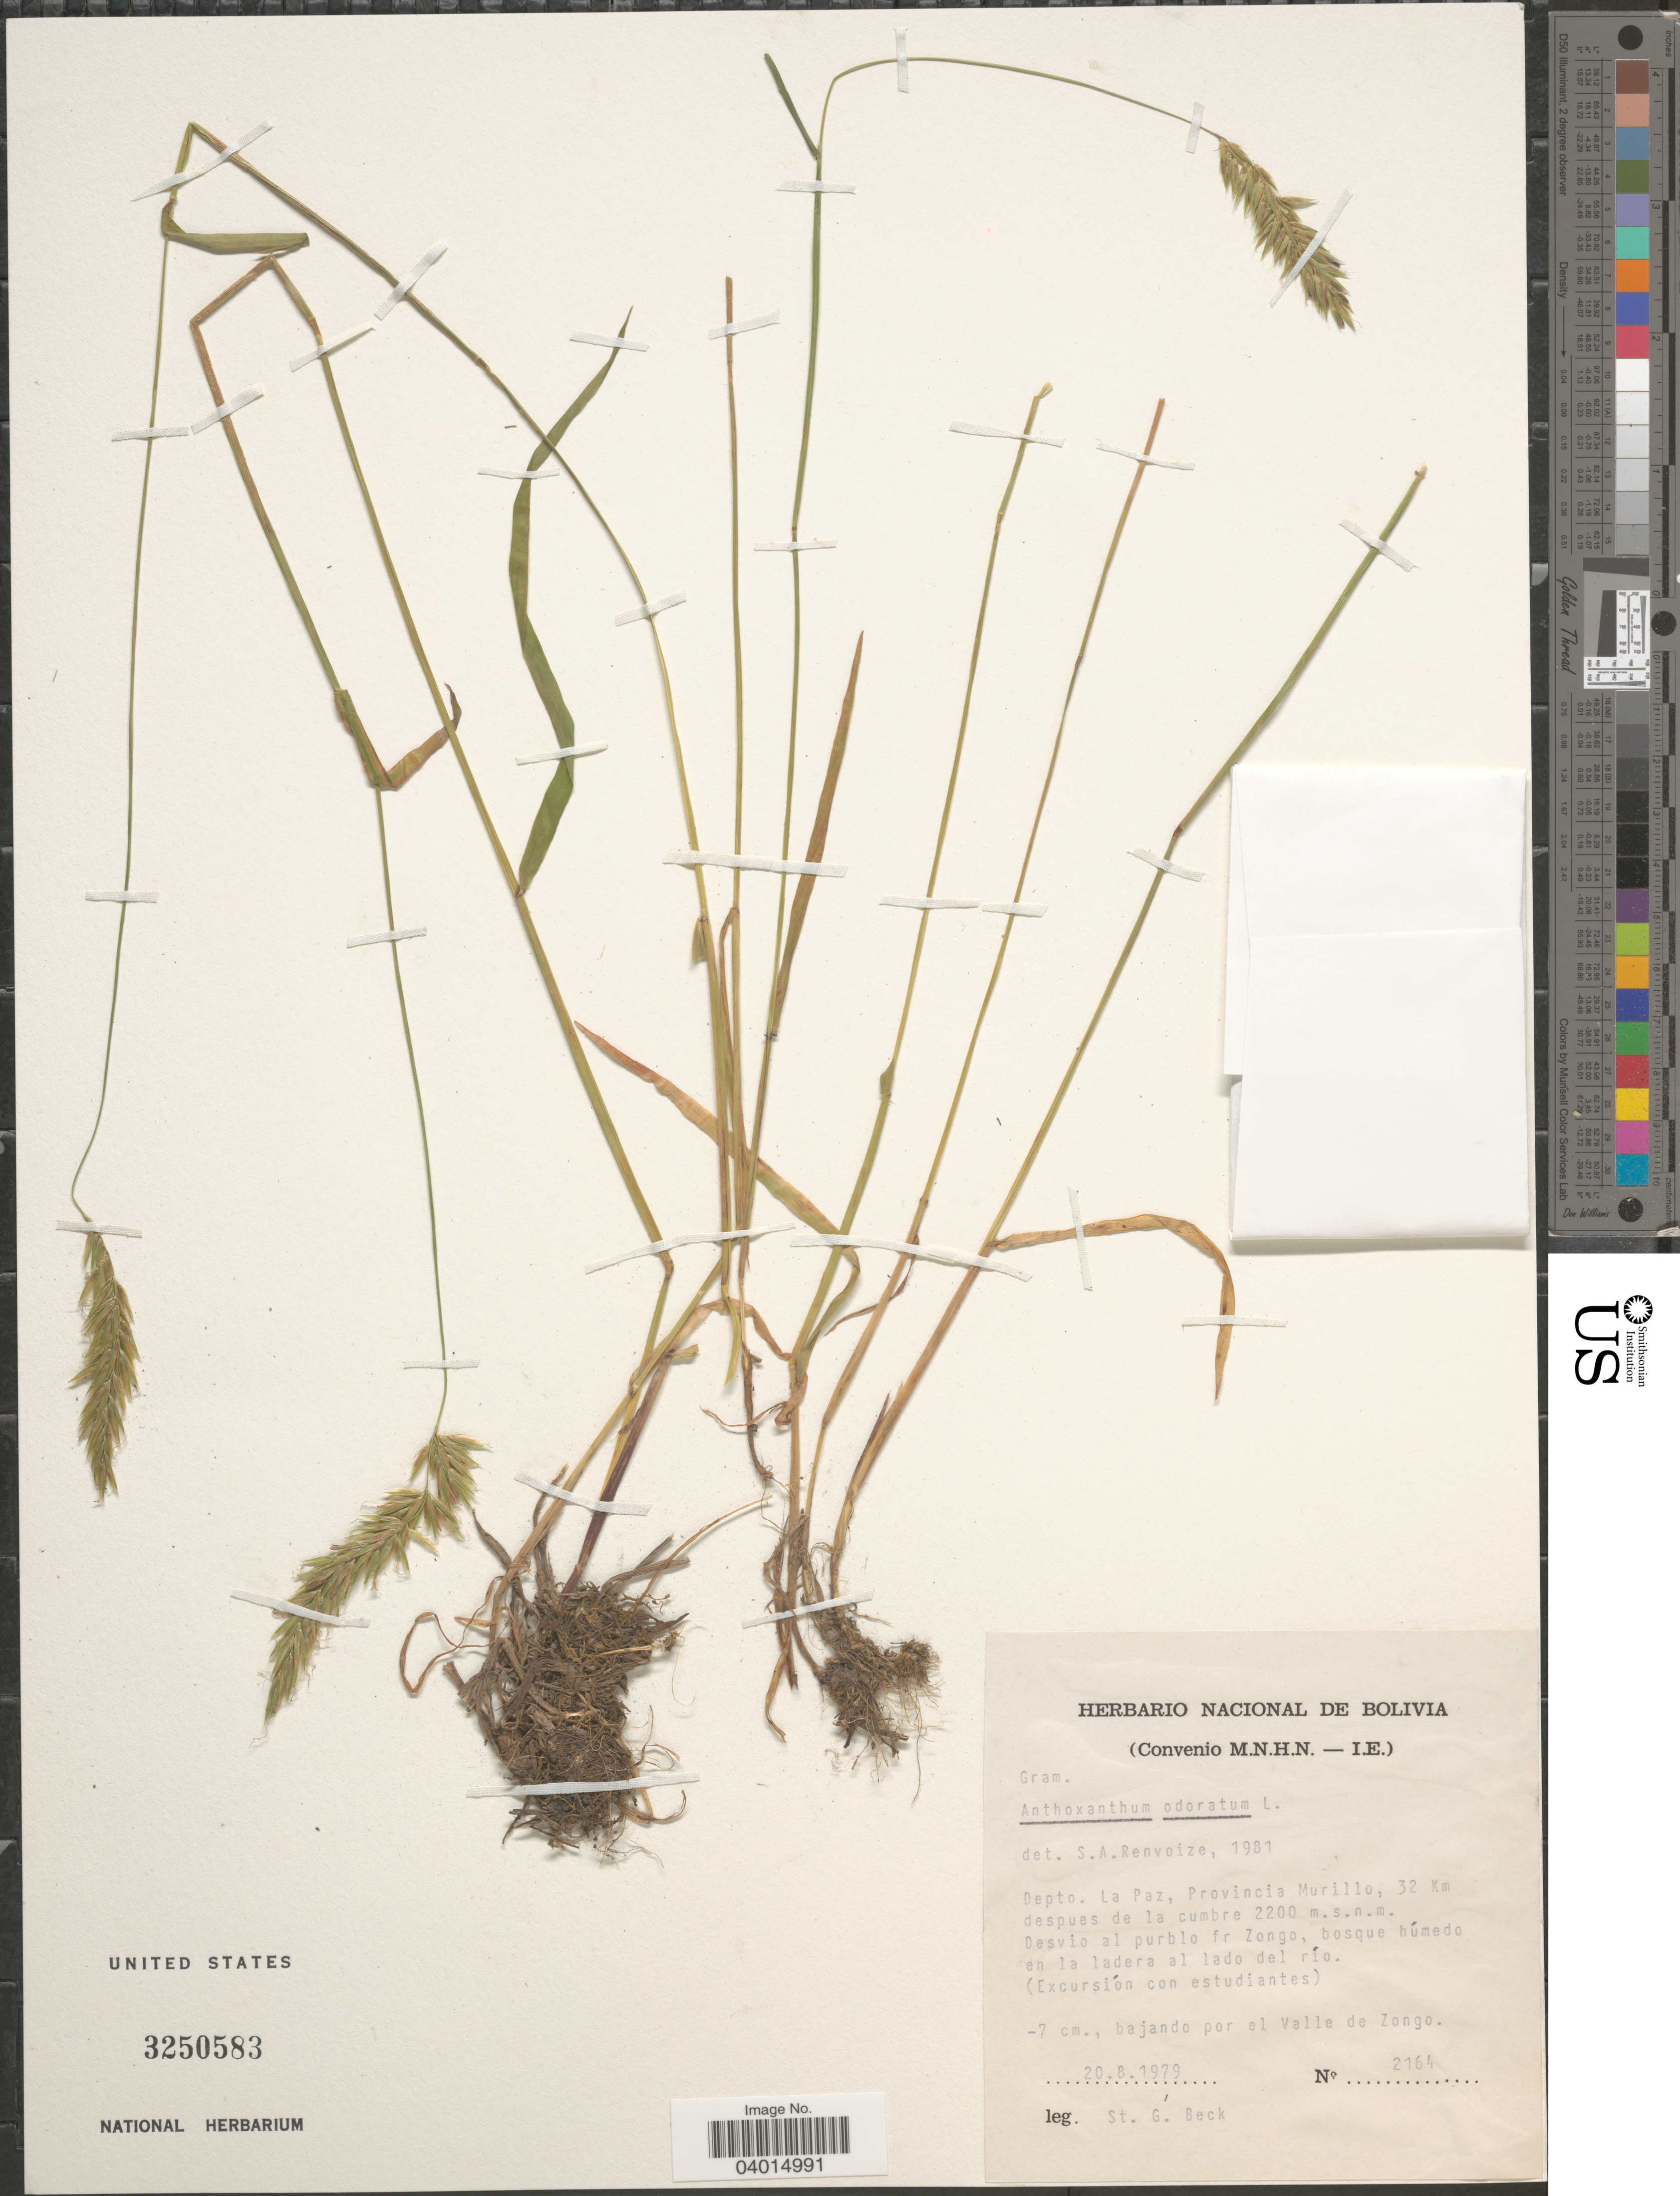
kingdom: Plantae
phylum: Tracheophyta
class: Liliopsida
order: Poales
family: Poaceae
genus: Anthoxanthum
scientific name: Anthoxanthum odoratum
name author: L.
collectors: S. G. Beck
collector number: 2164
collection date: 1979-08-20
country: Bolivia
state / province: La Paz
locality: Depto. La Paz, Provincia Murillo, 32 Km despues de la cumbre. Desvio al purblo fr Zongo, bosque húmedo en la ladera al lado del río. Bajando por el Valle de Zongo.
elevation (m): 2200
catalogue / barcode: US 3250583